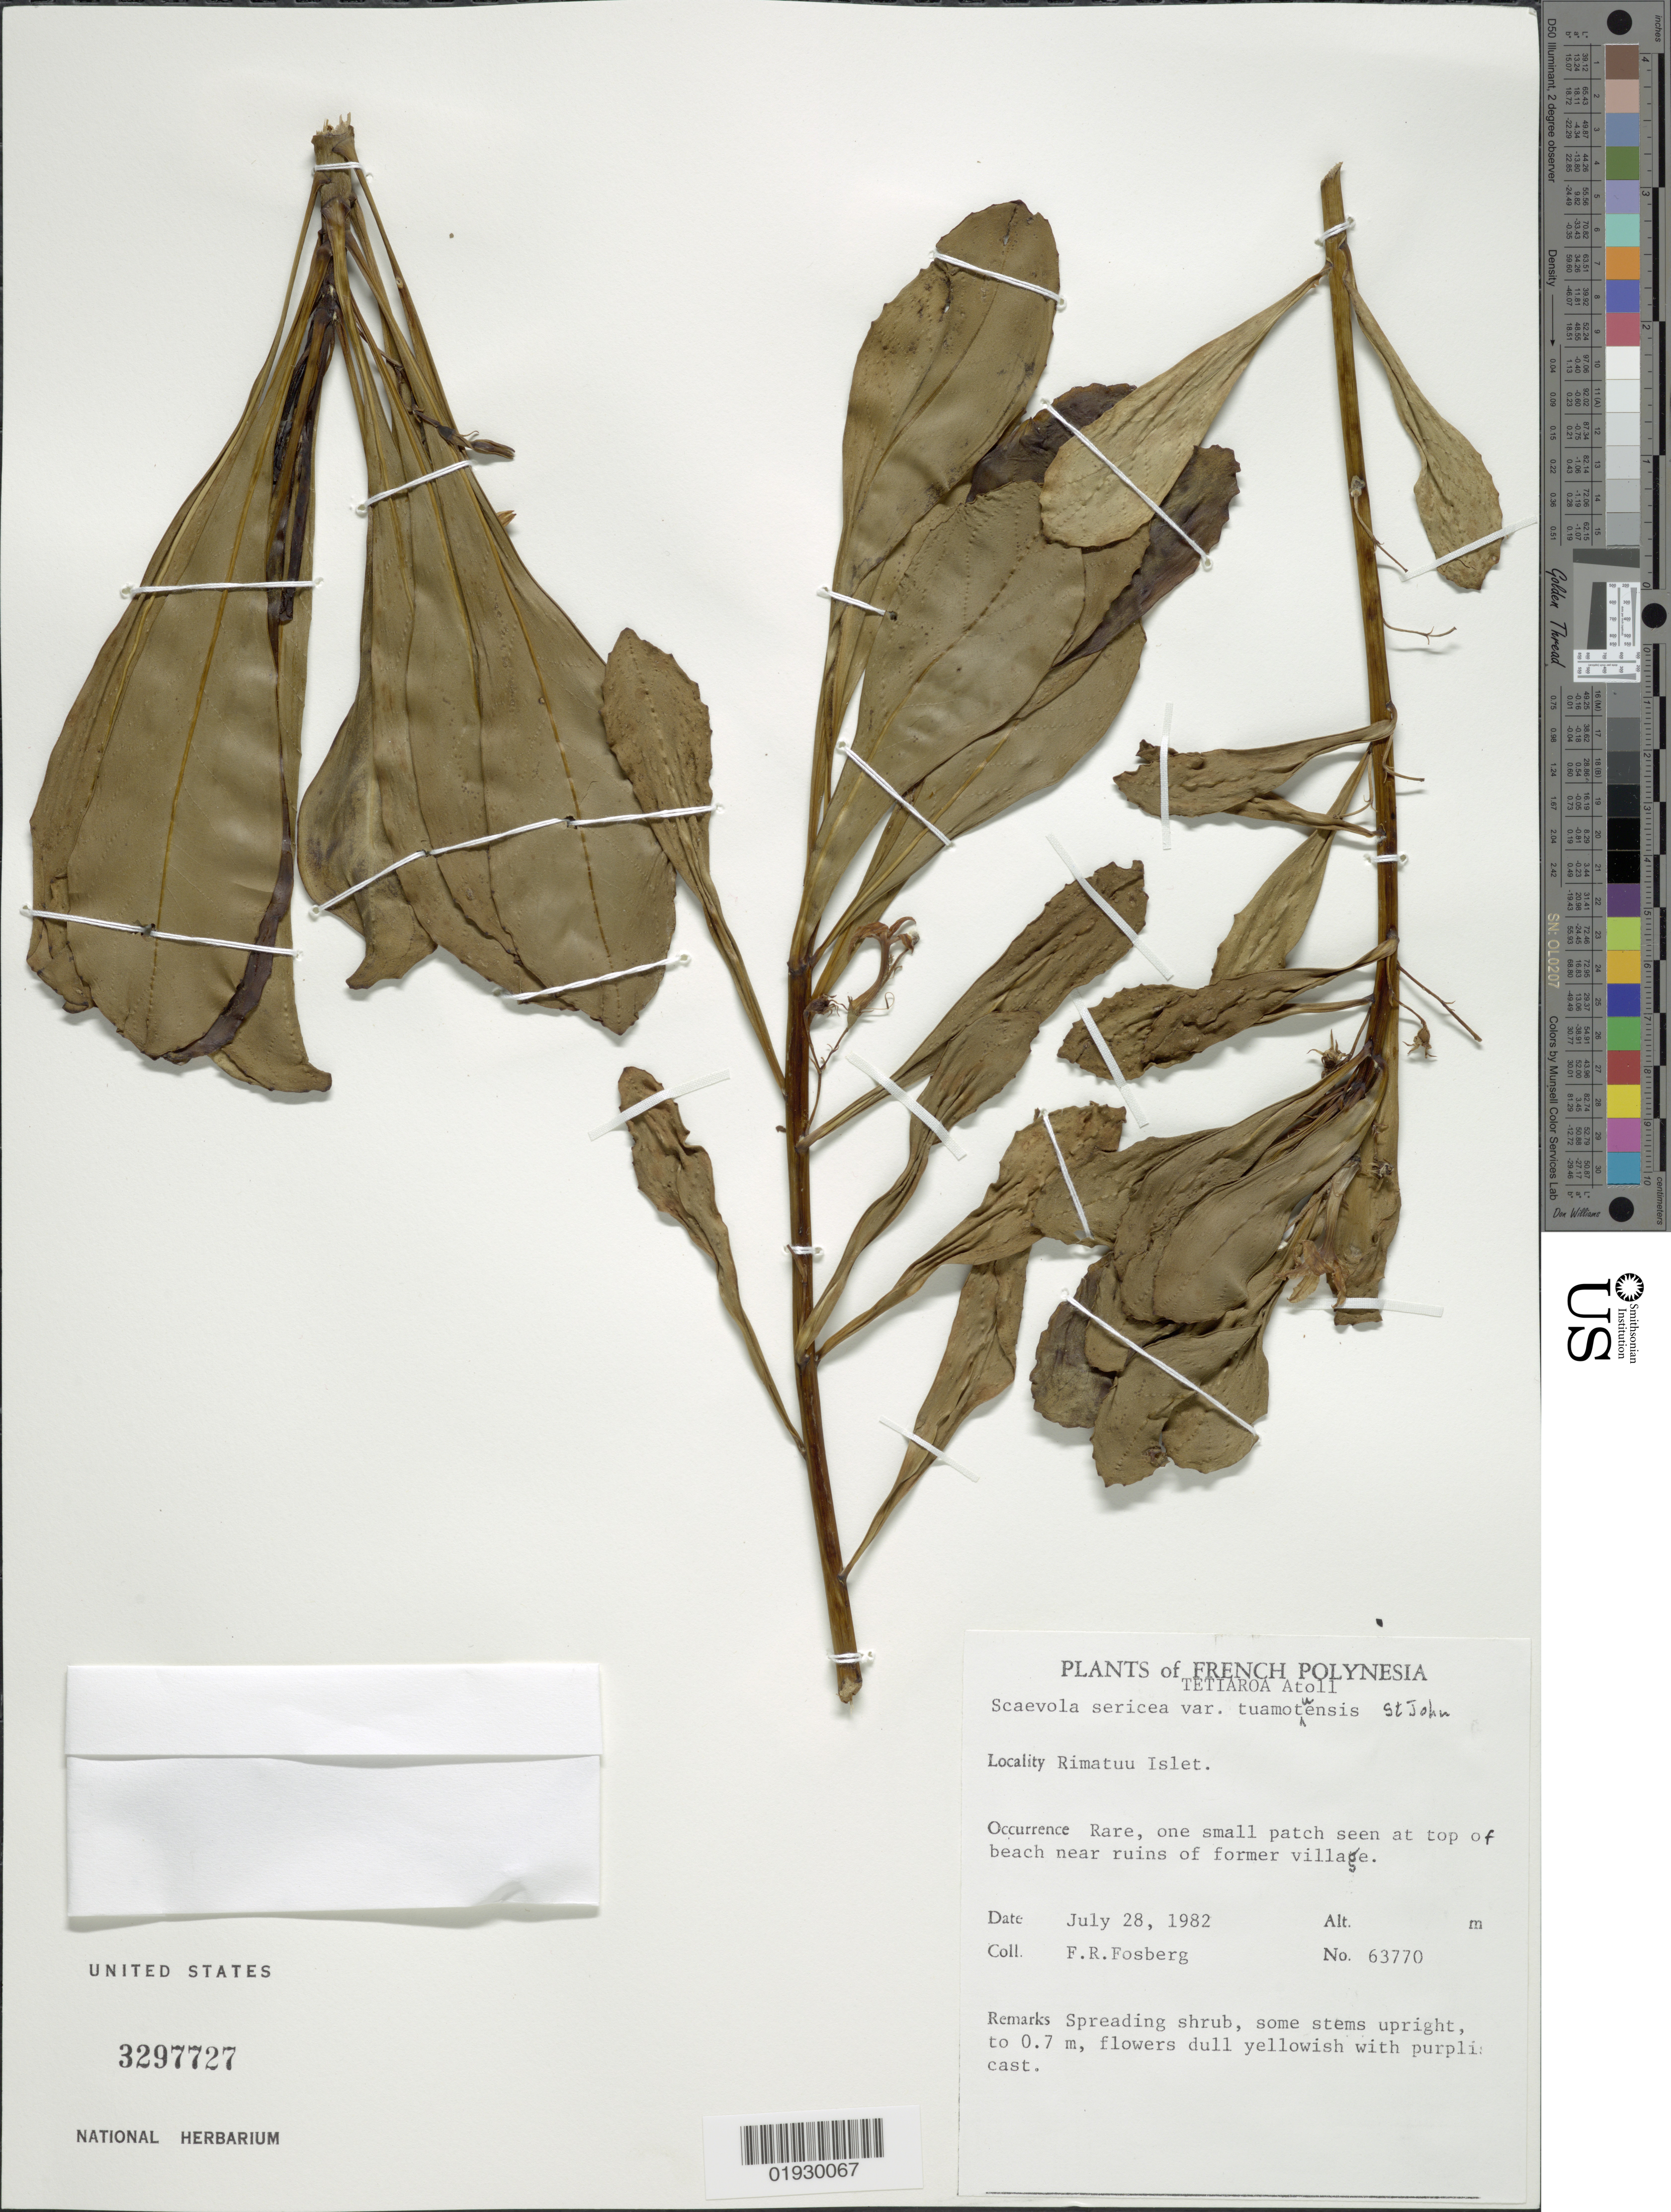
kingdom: Plantae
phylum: Tracheophyta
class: Magnoliopsida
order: Asterales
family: Goodeniaceae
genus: Scaevola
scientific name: Scaevola taccada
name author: (Gaertn.) Roxb.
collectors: F. R. Fosberg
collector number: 63770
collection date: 1982-07-28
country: French Polynesia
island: Tetiaroa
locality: Tetiaroa Atoll, Rimatuu Islet.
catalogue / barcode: US 3297727